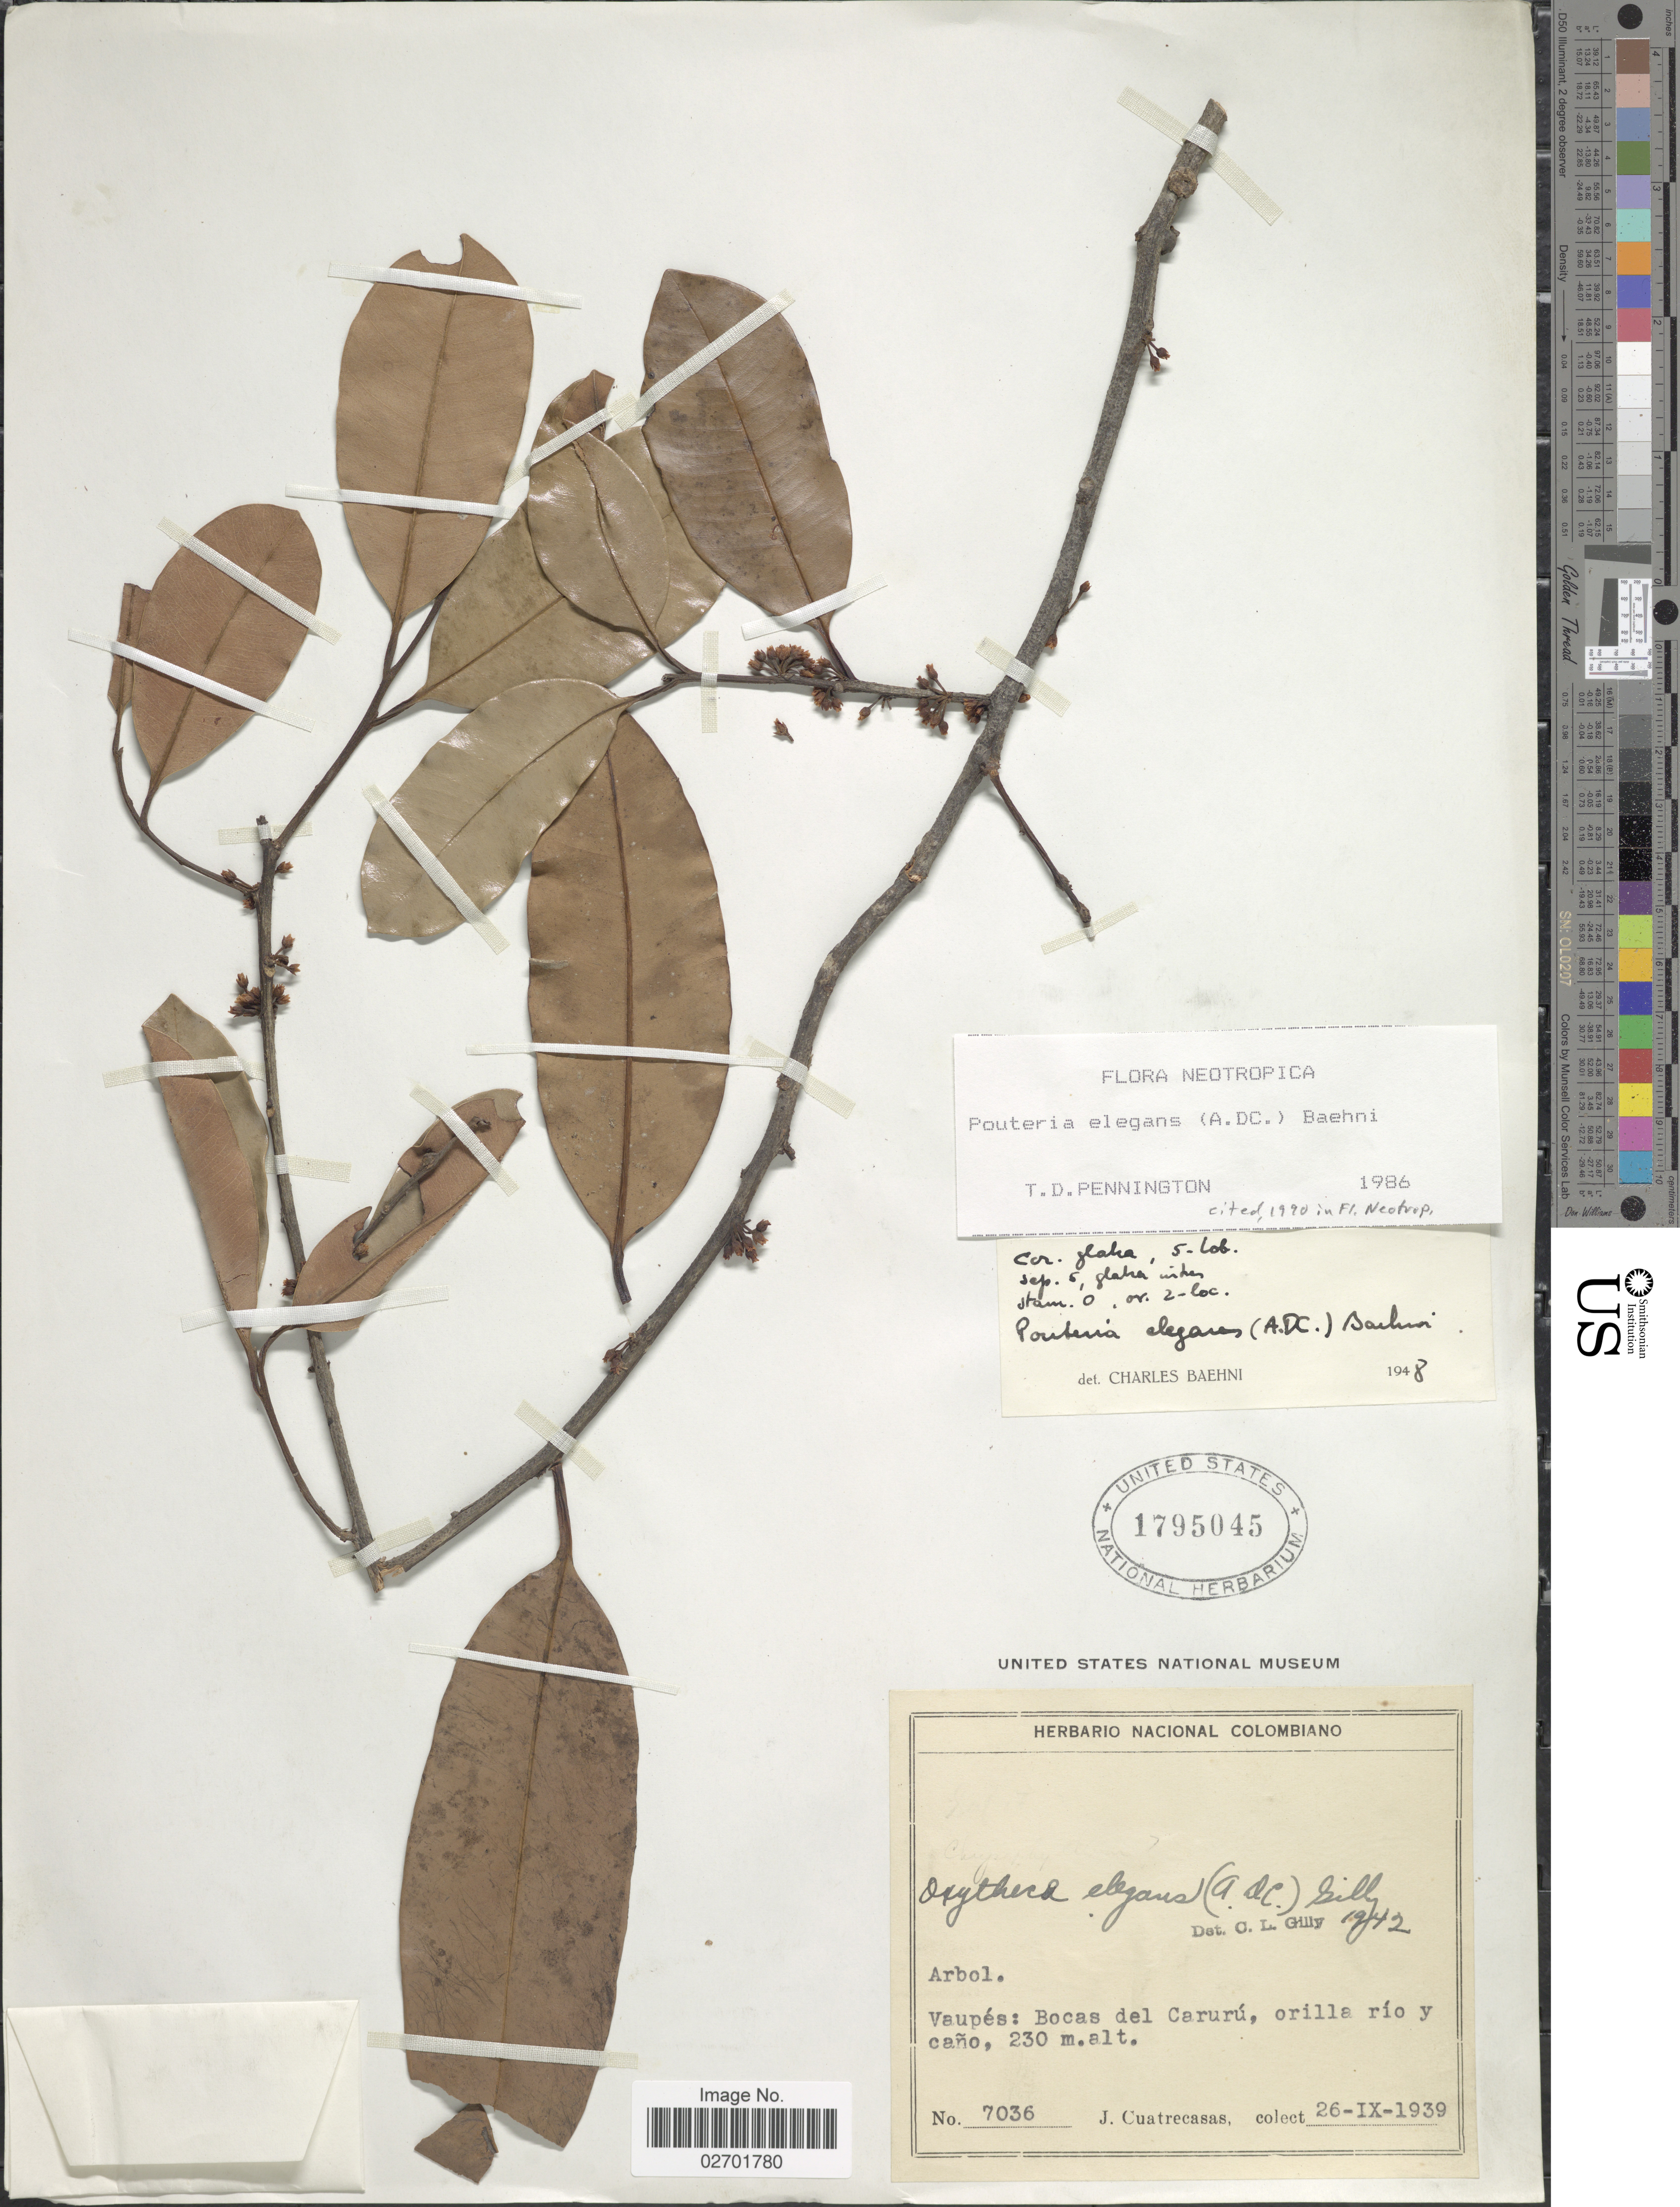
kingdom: Plantae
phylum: Tracheophyta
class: Magnoliopsida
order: Ericales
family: Sapotaceae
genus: Pouteria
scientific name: Pouteria elegans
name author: (A. DC.) Baehni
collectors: J. Cuatrecasas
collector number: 7036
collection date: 1939-09-26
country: Colombia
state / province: Vaupés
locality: Vaupes: Bocas del Caruru, orilla rio y Cano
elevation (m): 230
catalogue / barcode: US 1795045